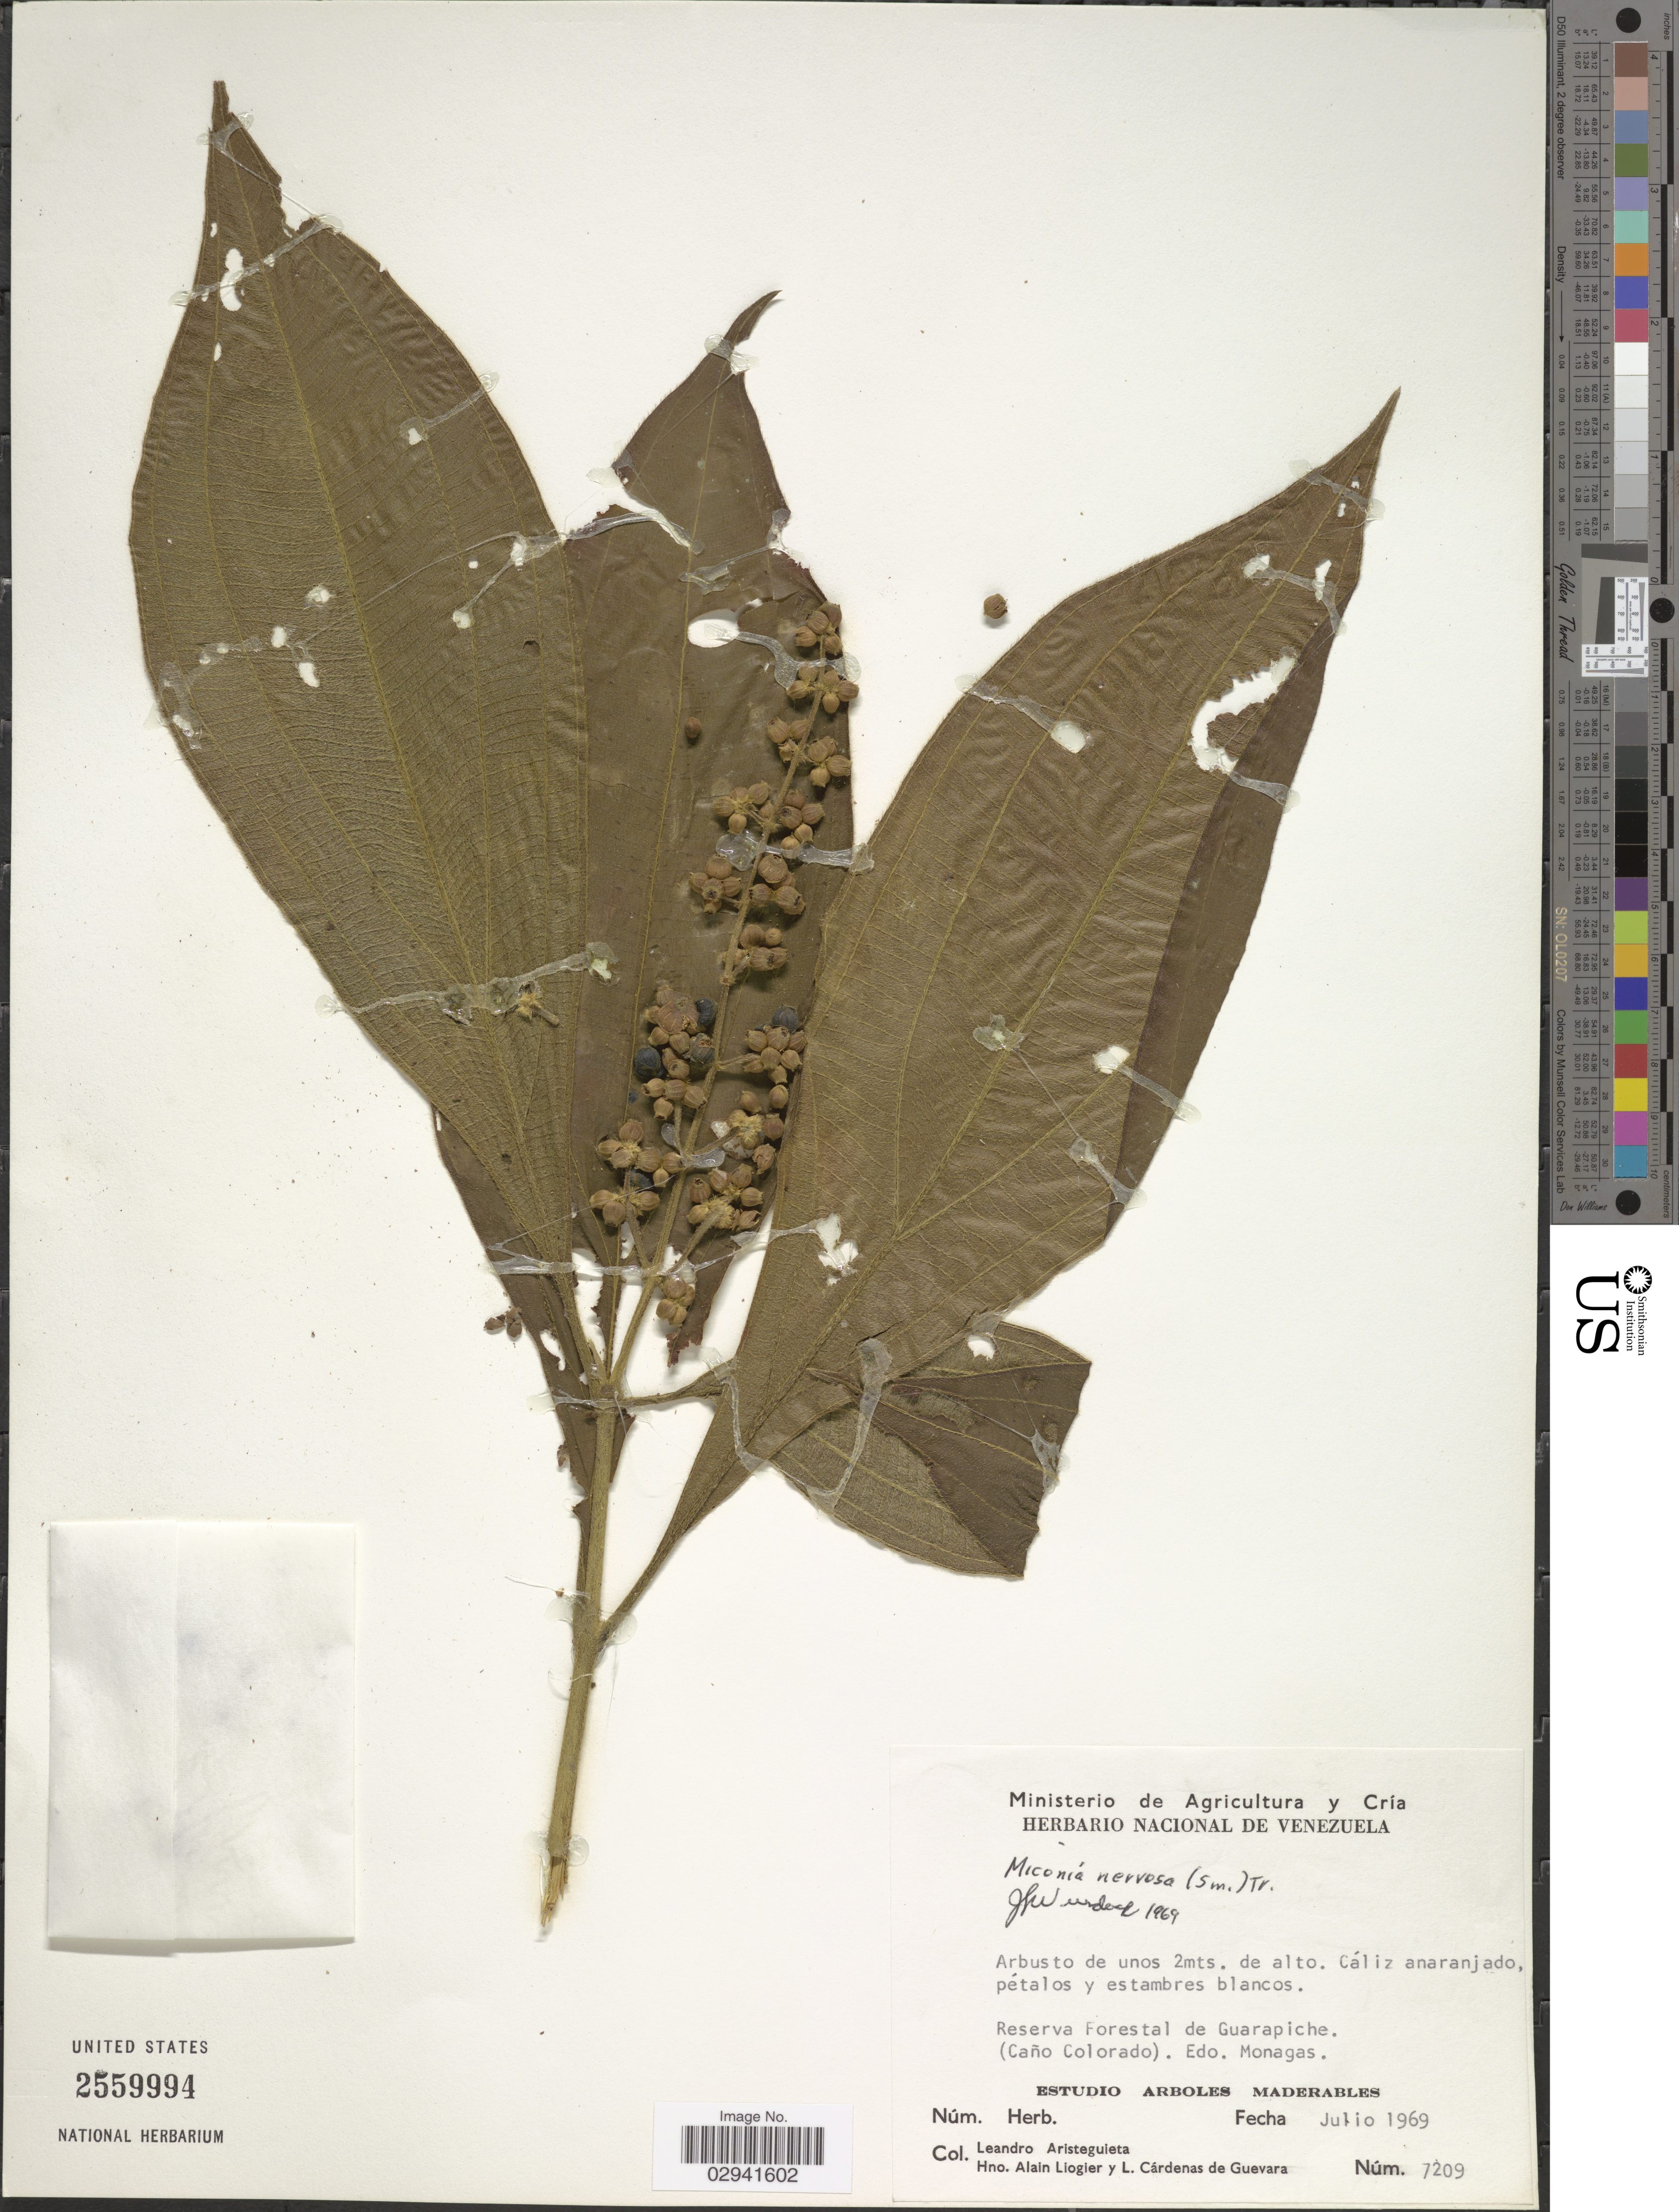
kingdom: Plantae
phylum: Tracheophyta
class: Magnoliopsida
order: Myrtales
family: Melastomataceae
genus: Miconia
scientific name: Miconia nervosa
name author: (Sm.) Triana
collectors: L. Aristeguieta, A. H. Liogier & L. De Guevara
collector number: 7209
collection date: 1969-07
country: Venezuela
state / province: Monagas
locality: Reserva Forestal de Guarapiche (Caño Colorado).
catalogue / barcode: US 2559994